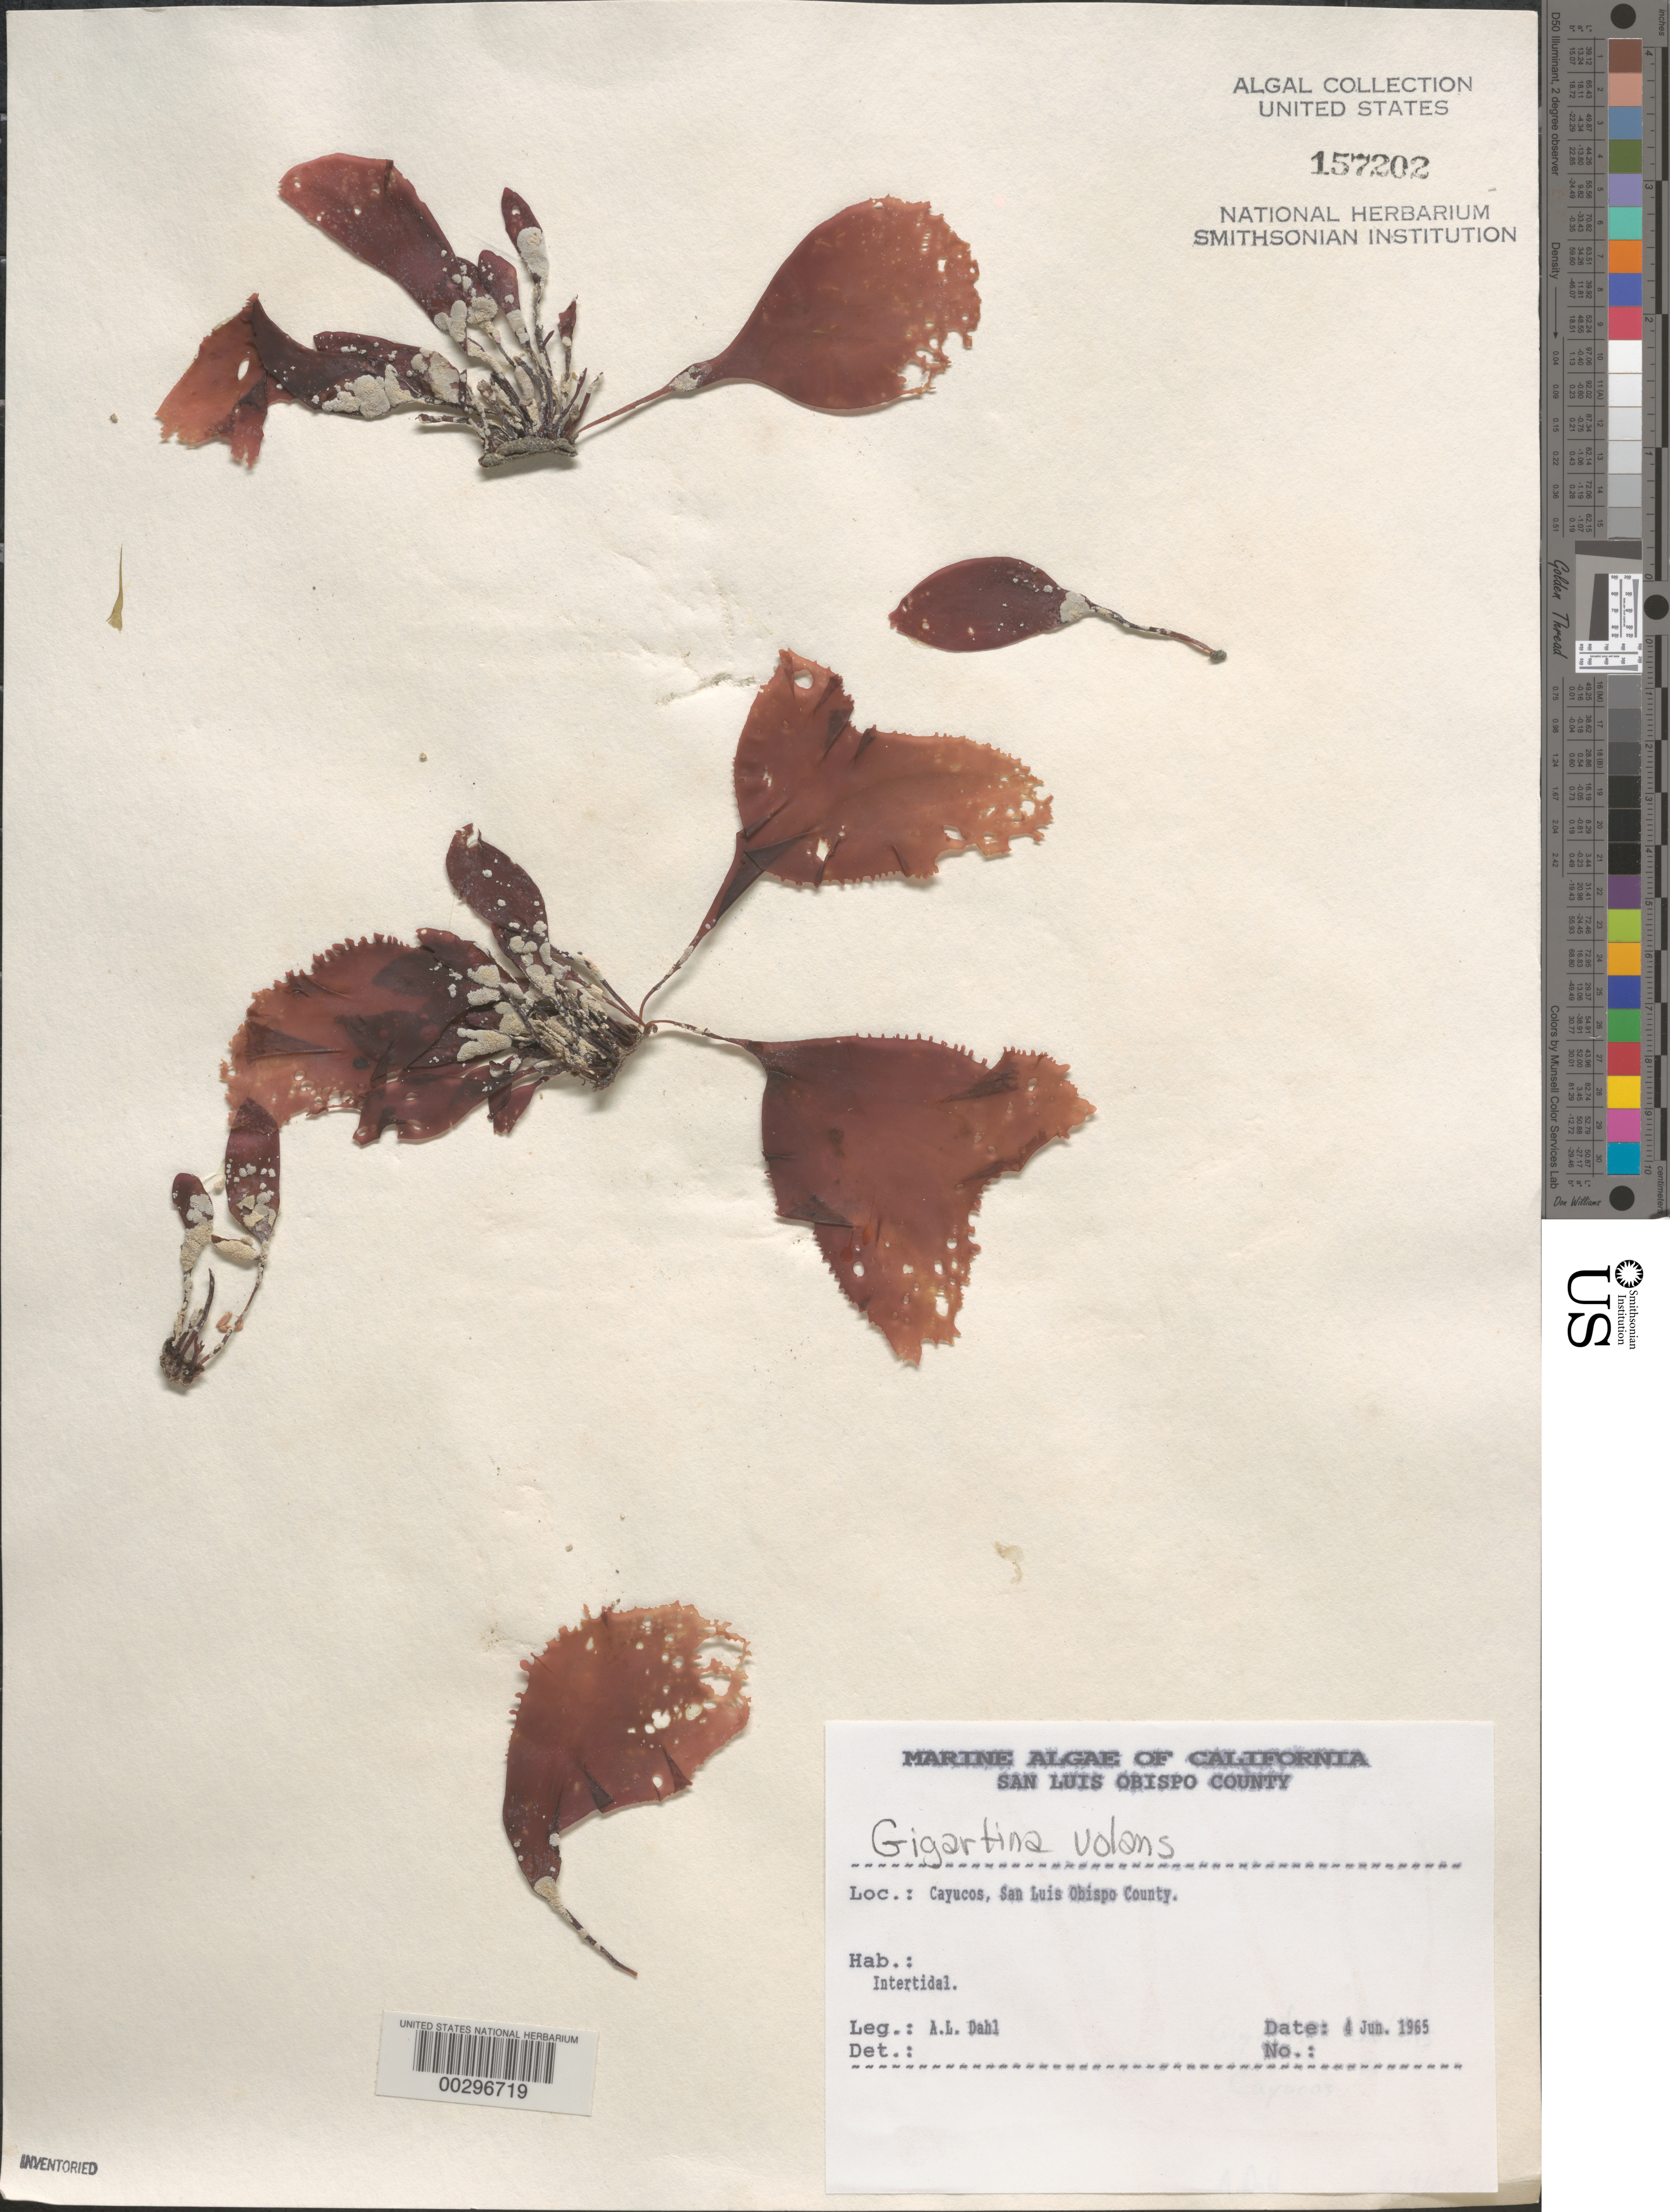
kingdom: Plantae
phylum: Rhodophyta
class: Florideophyceae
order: Gigartinales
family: Gigartinaceae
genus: Mazzaella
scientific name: Mazzaella volans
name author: (C. Agardh) Fredericq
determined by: Algae name updating Project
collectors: A. Dahl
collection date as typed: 04 Jun 1965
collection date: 1965-06-04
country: United States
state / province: California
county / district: San Luis Obispo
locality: Cayucos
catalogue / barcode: US 157202